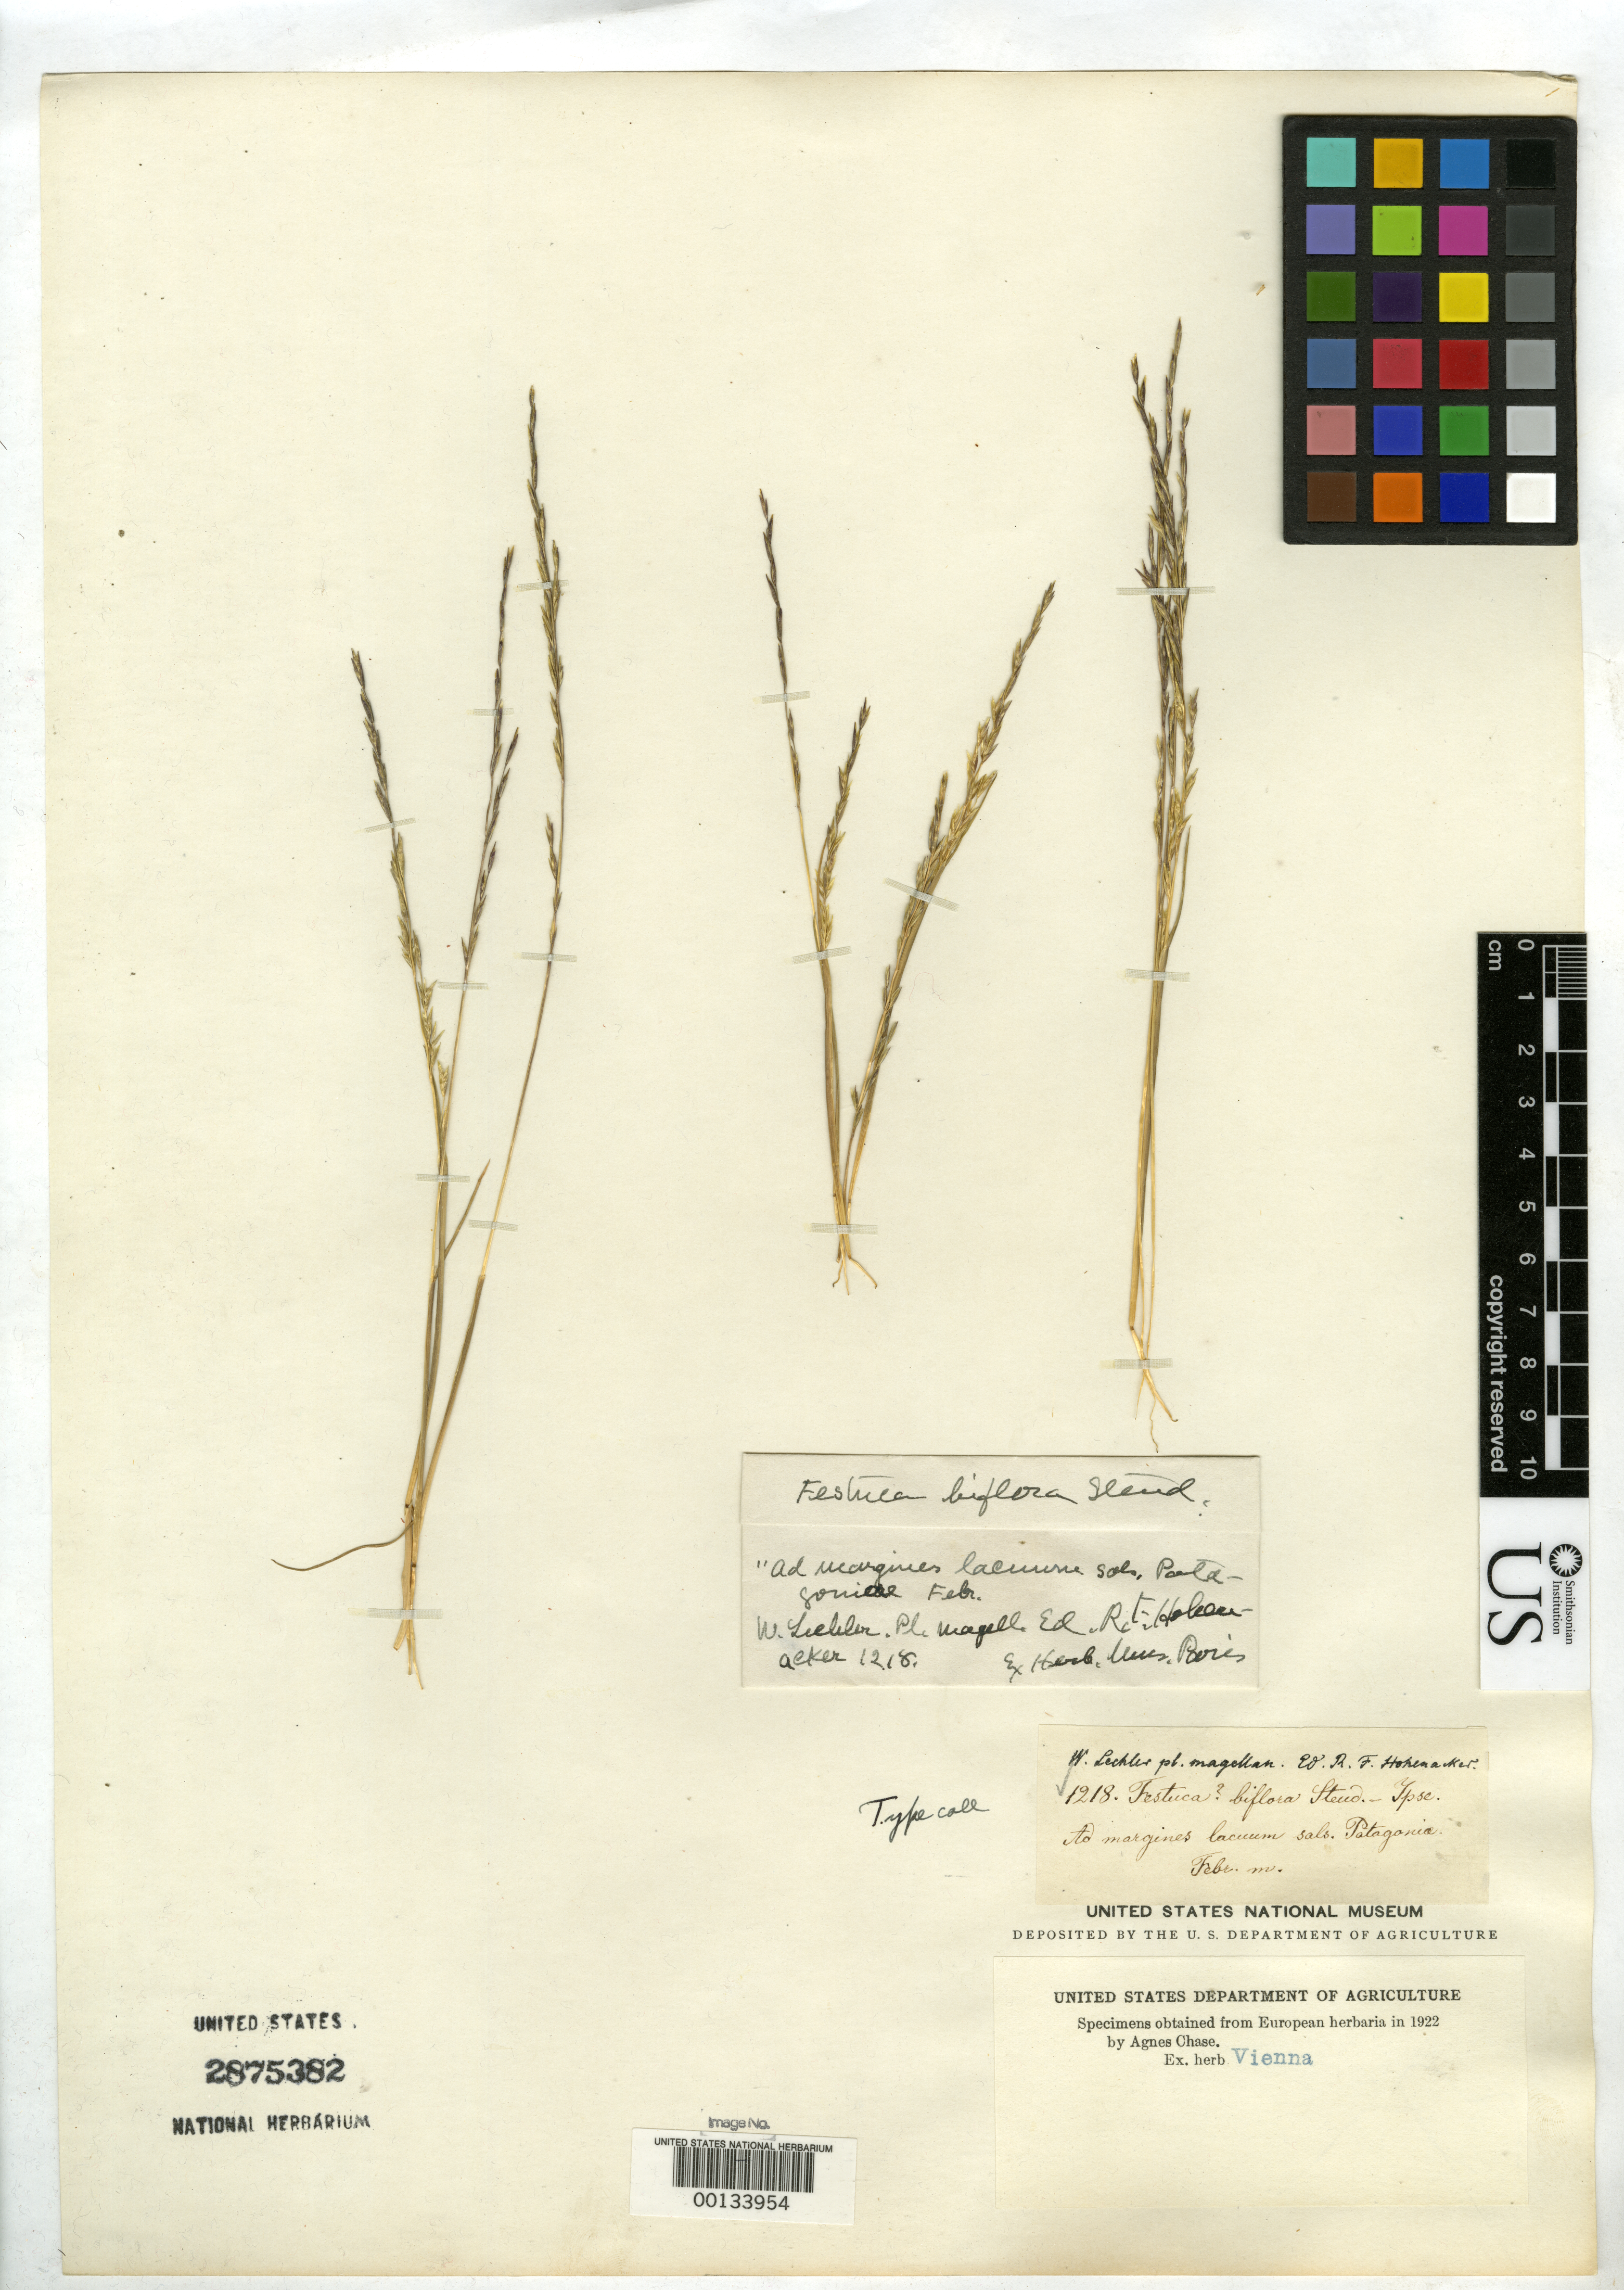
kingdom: Plantae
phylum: Tracheophyta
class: Liliopsida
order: Poales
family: Poaceae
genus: Festuca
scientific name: Festuca biflora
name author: Steud.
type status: Type Collection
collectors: W. Lechler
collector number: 1218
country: Argentina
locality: Patagonia, Gregory Bay.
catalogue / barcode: US 2875382